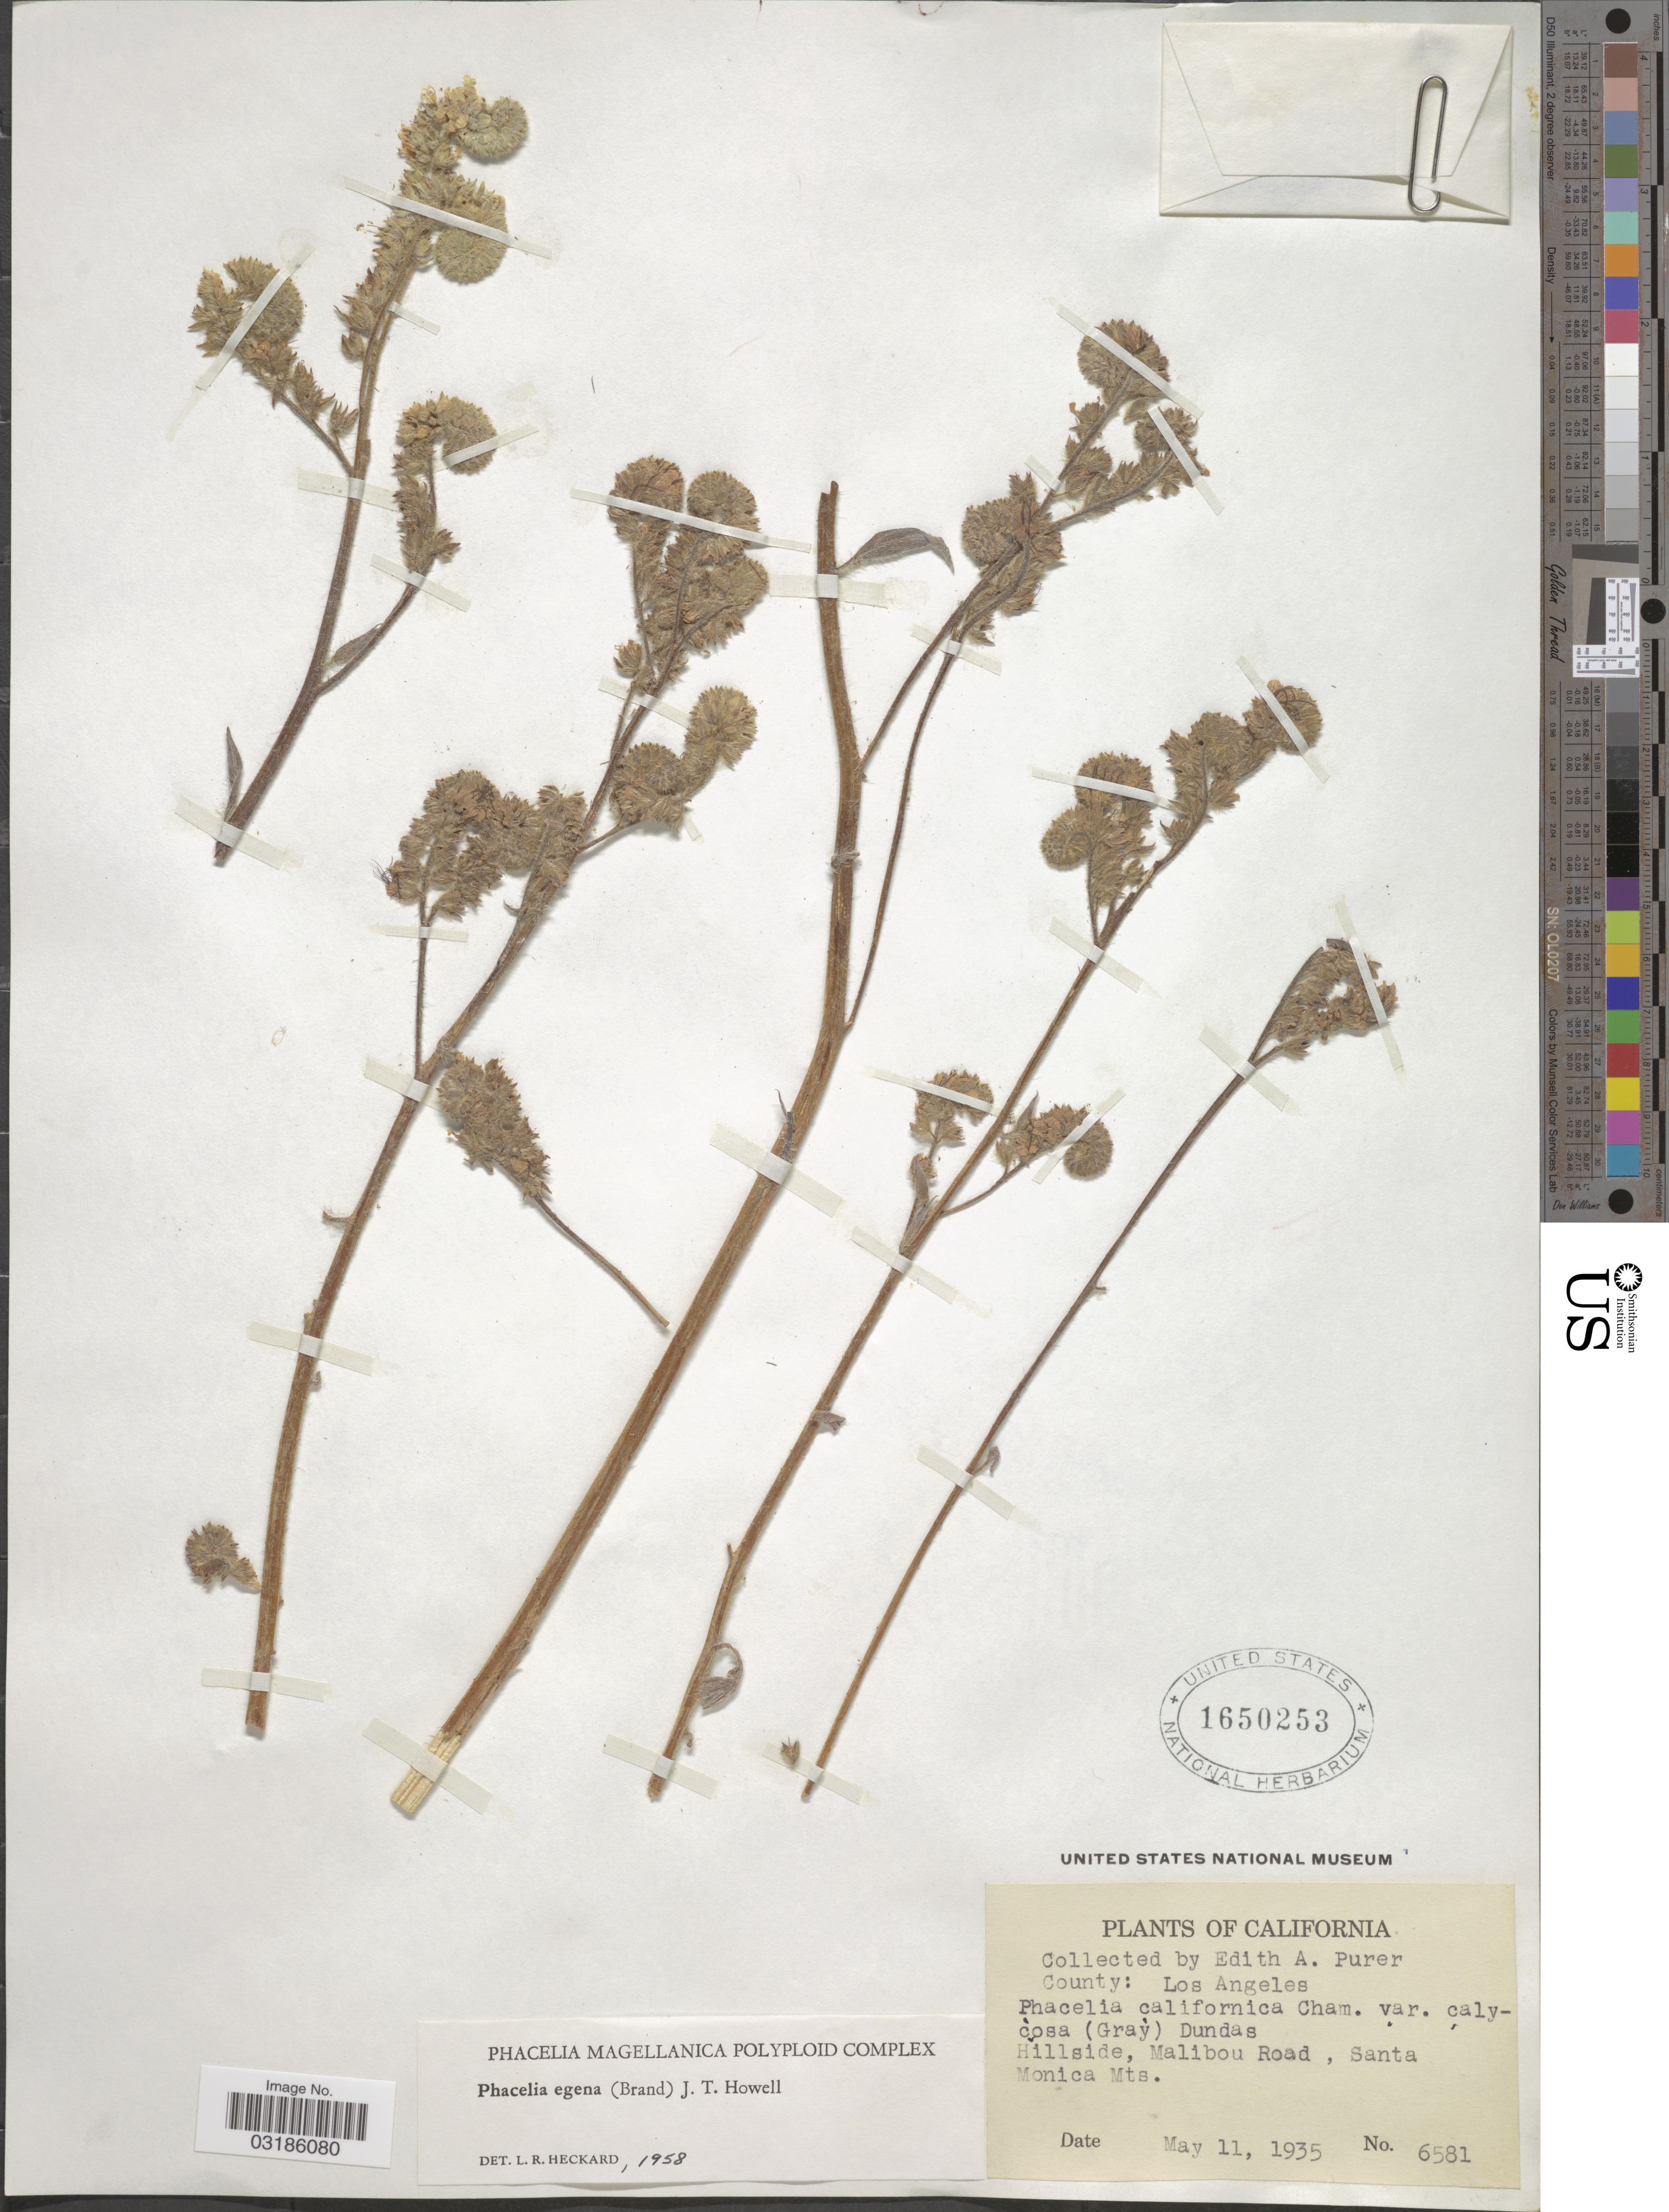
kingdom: Plantae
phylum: Tracheophyta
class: Magnoliopsida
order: Boraginales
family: Hydrophyllaceae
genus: Phacelia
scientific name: Phacelia egena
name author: (Brand) Howell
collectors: E. Purer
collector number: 6581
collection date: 1935-05-11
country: United States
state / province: California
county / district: Los Angeles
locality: County: Los Angeles. Hillside, Malibou Road, Santa Monica Mts.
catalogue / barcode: US 1650253